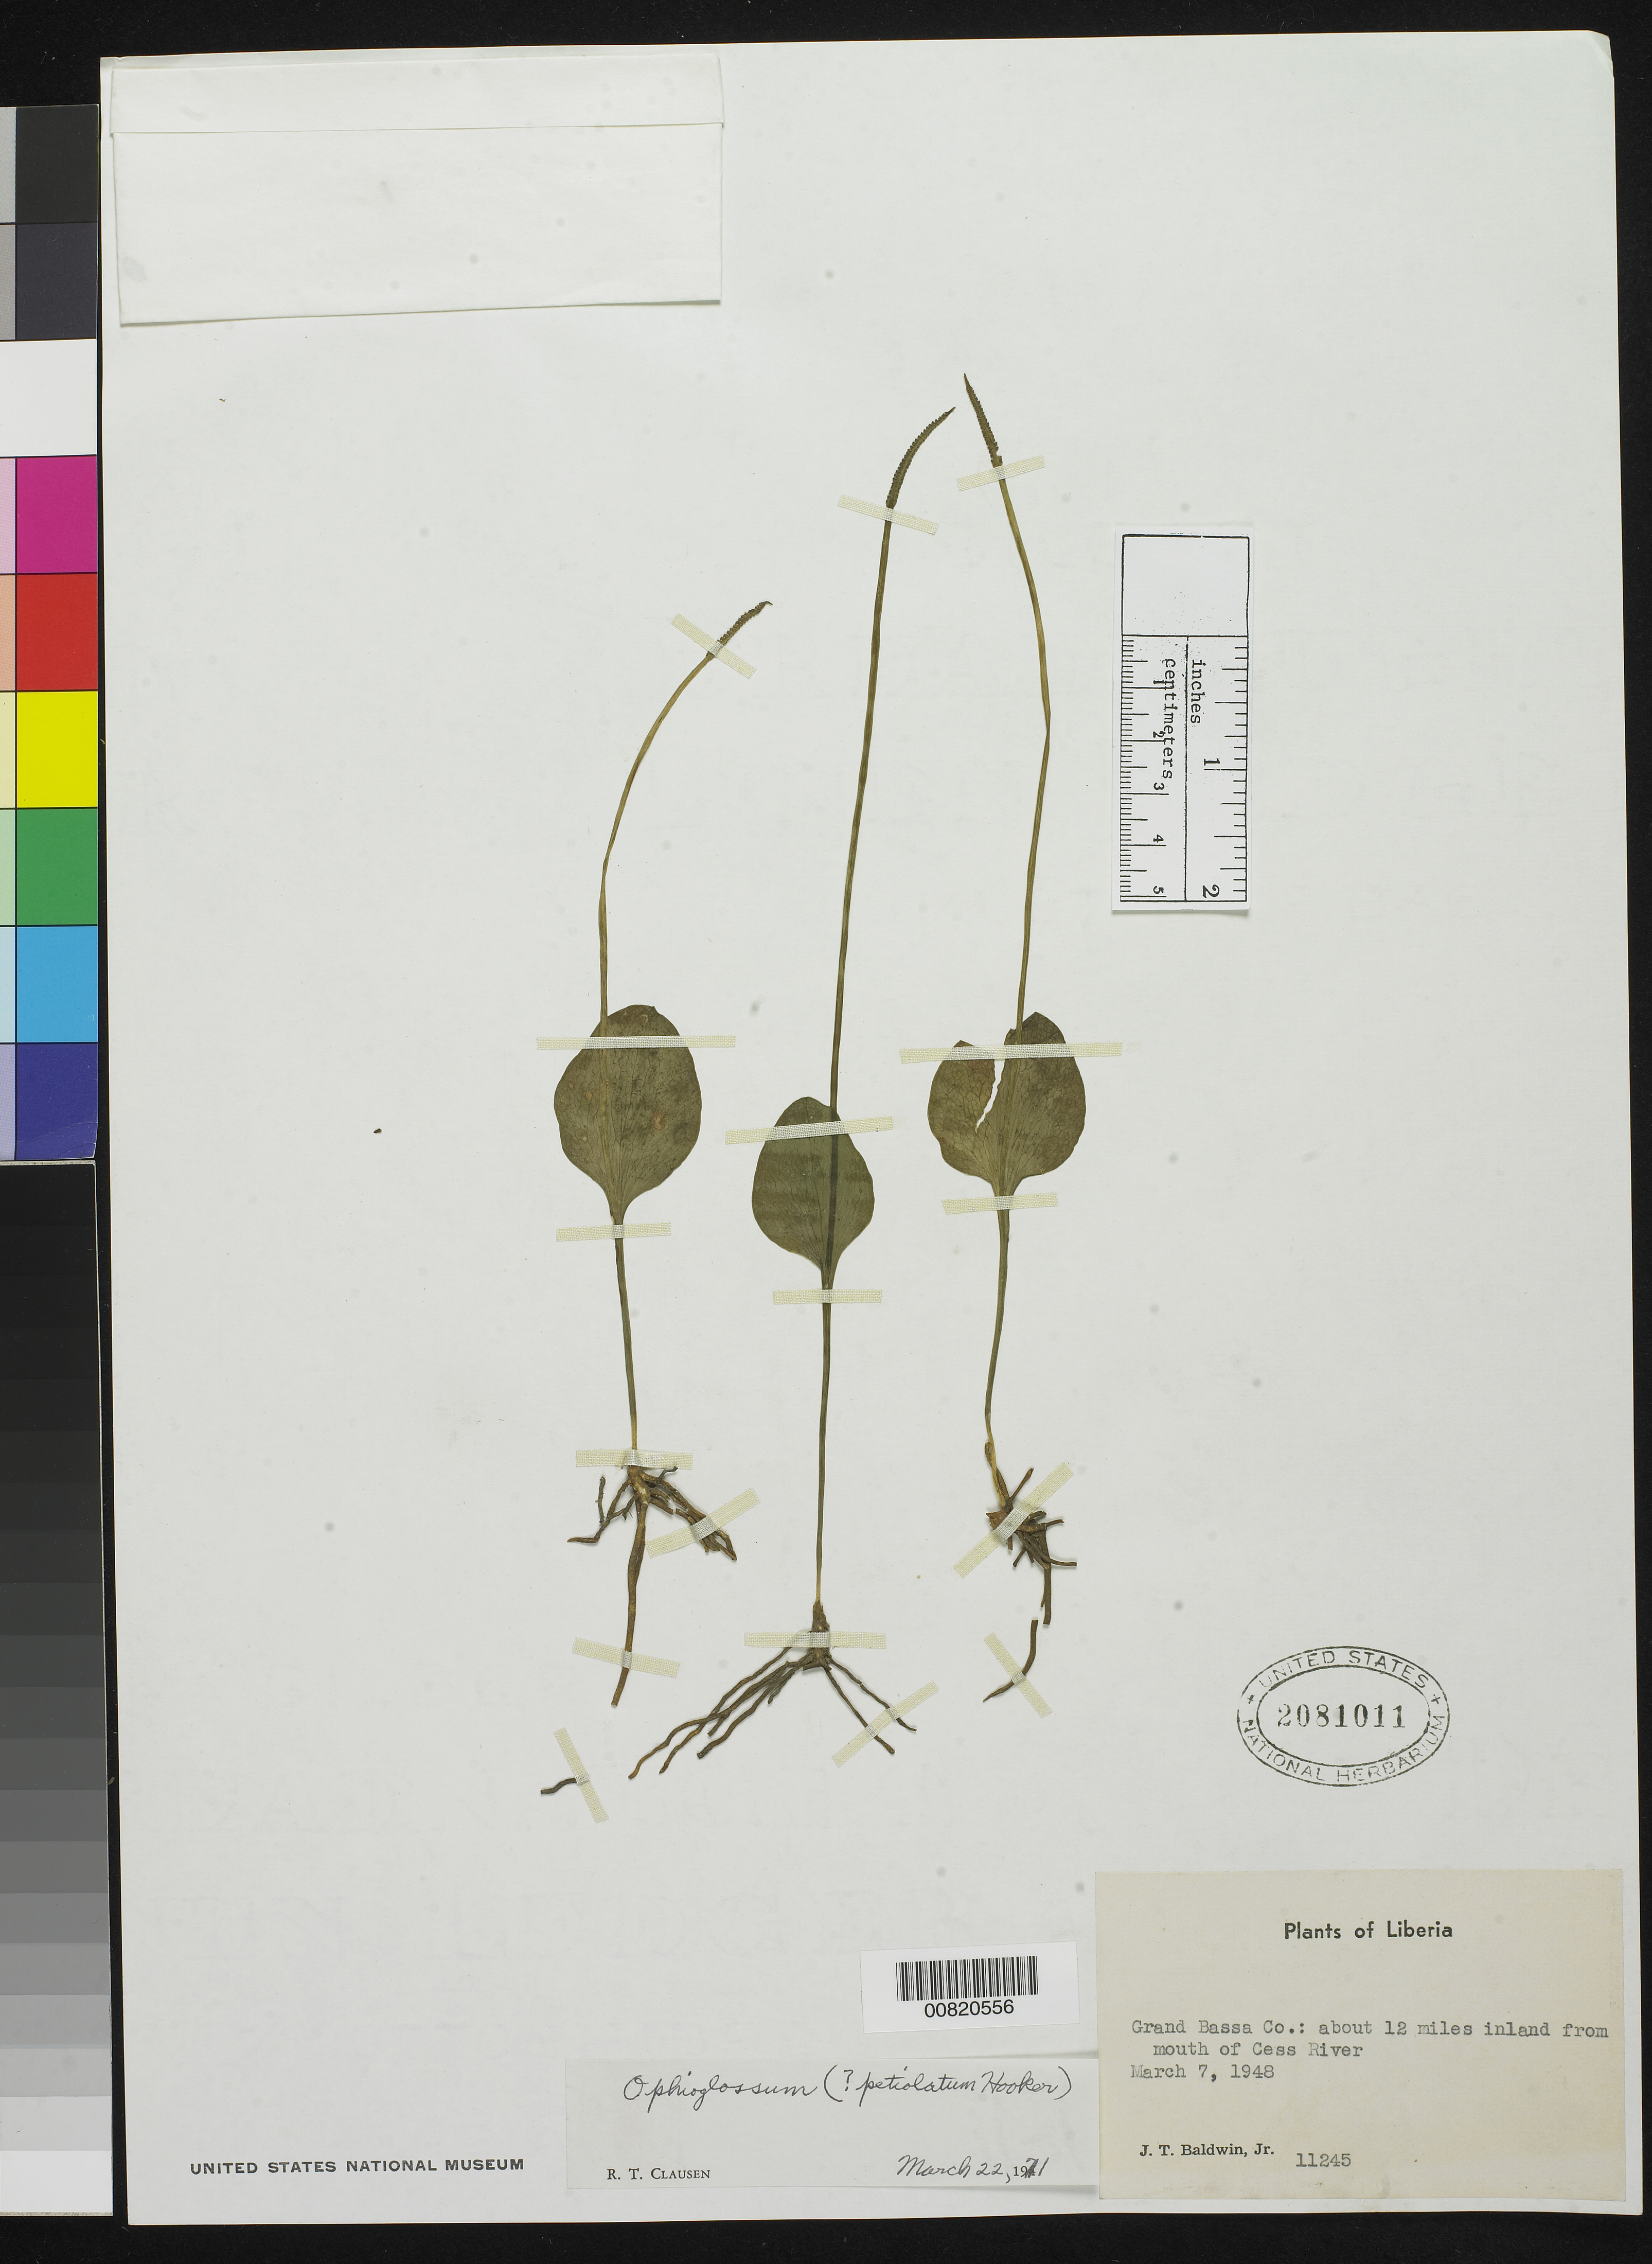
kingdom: Plantae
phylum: Tracheophyta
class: Polypodiopsida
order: Ophioglossales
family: Ophioglossaceae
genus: Ophioglossum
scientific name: Ophioglossum petiolatum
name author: Hook.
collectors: J. T. Baldwin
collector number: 11245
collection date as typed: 7 Mar 1948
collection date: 1948-03-07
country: Liberia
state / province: Grand Bassa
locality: about 12 miles inland from mouth of Cess River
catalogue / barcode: US 2081011